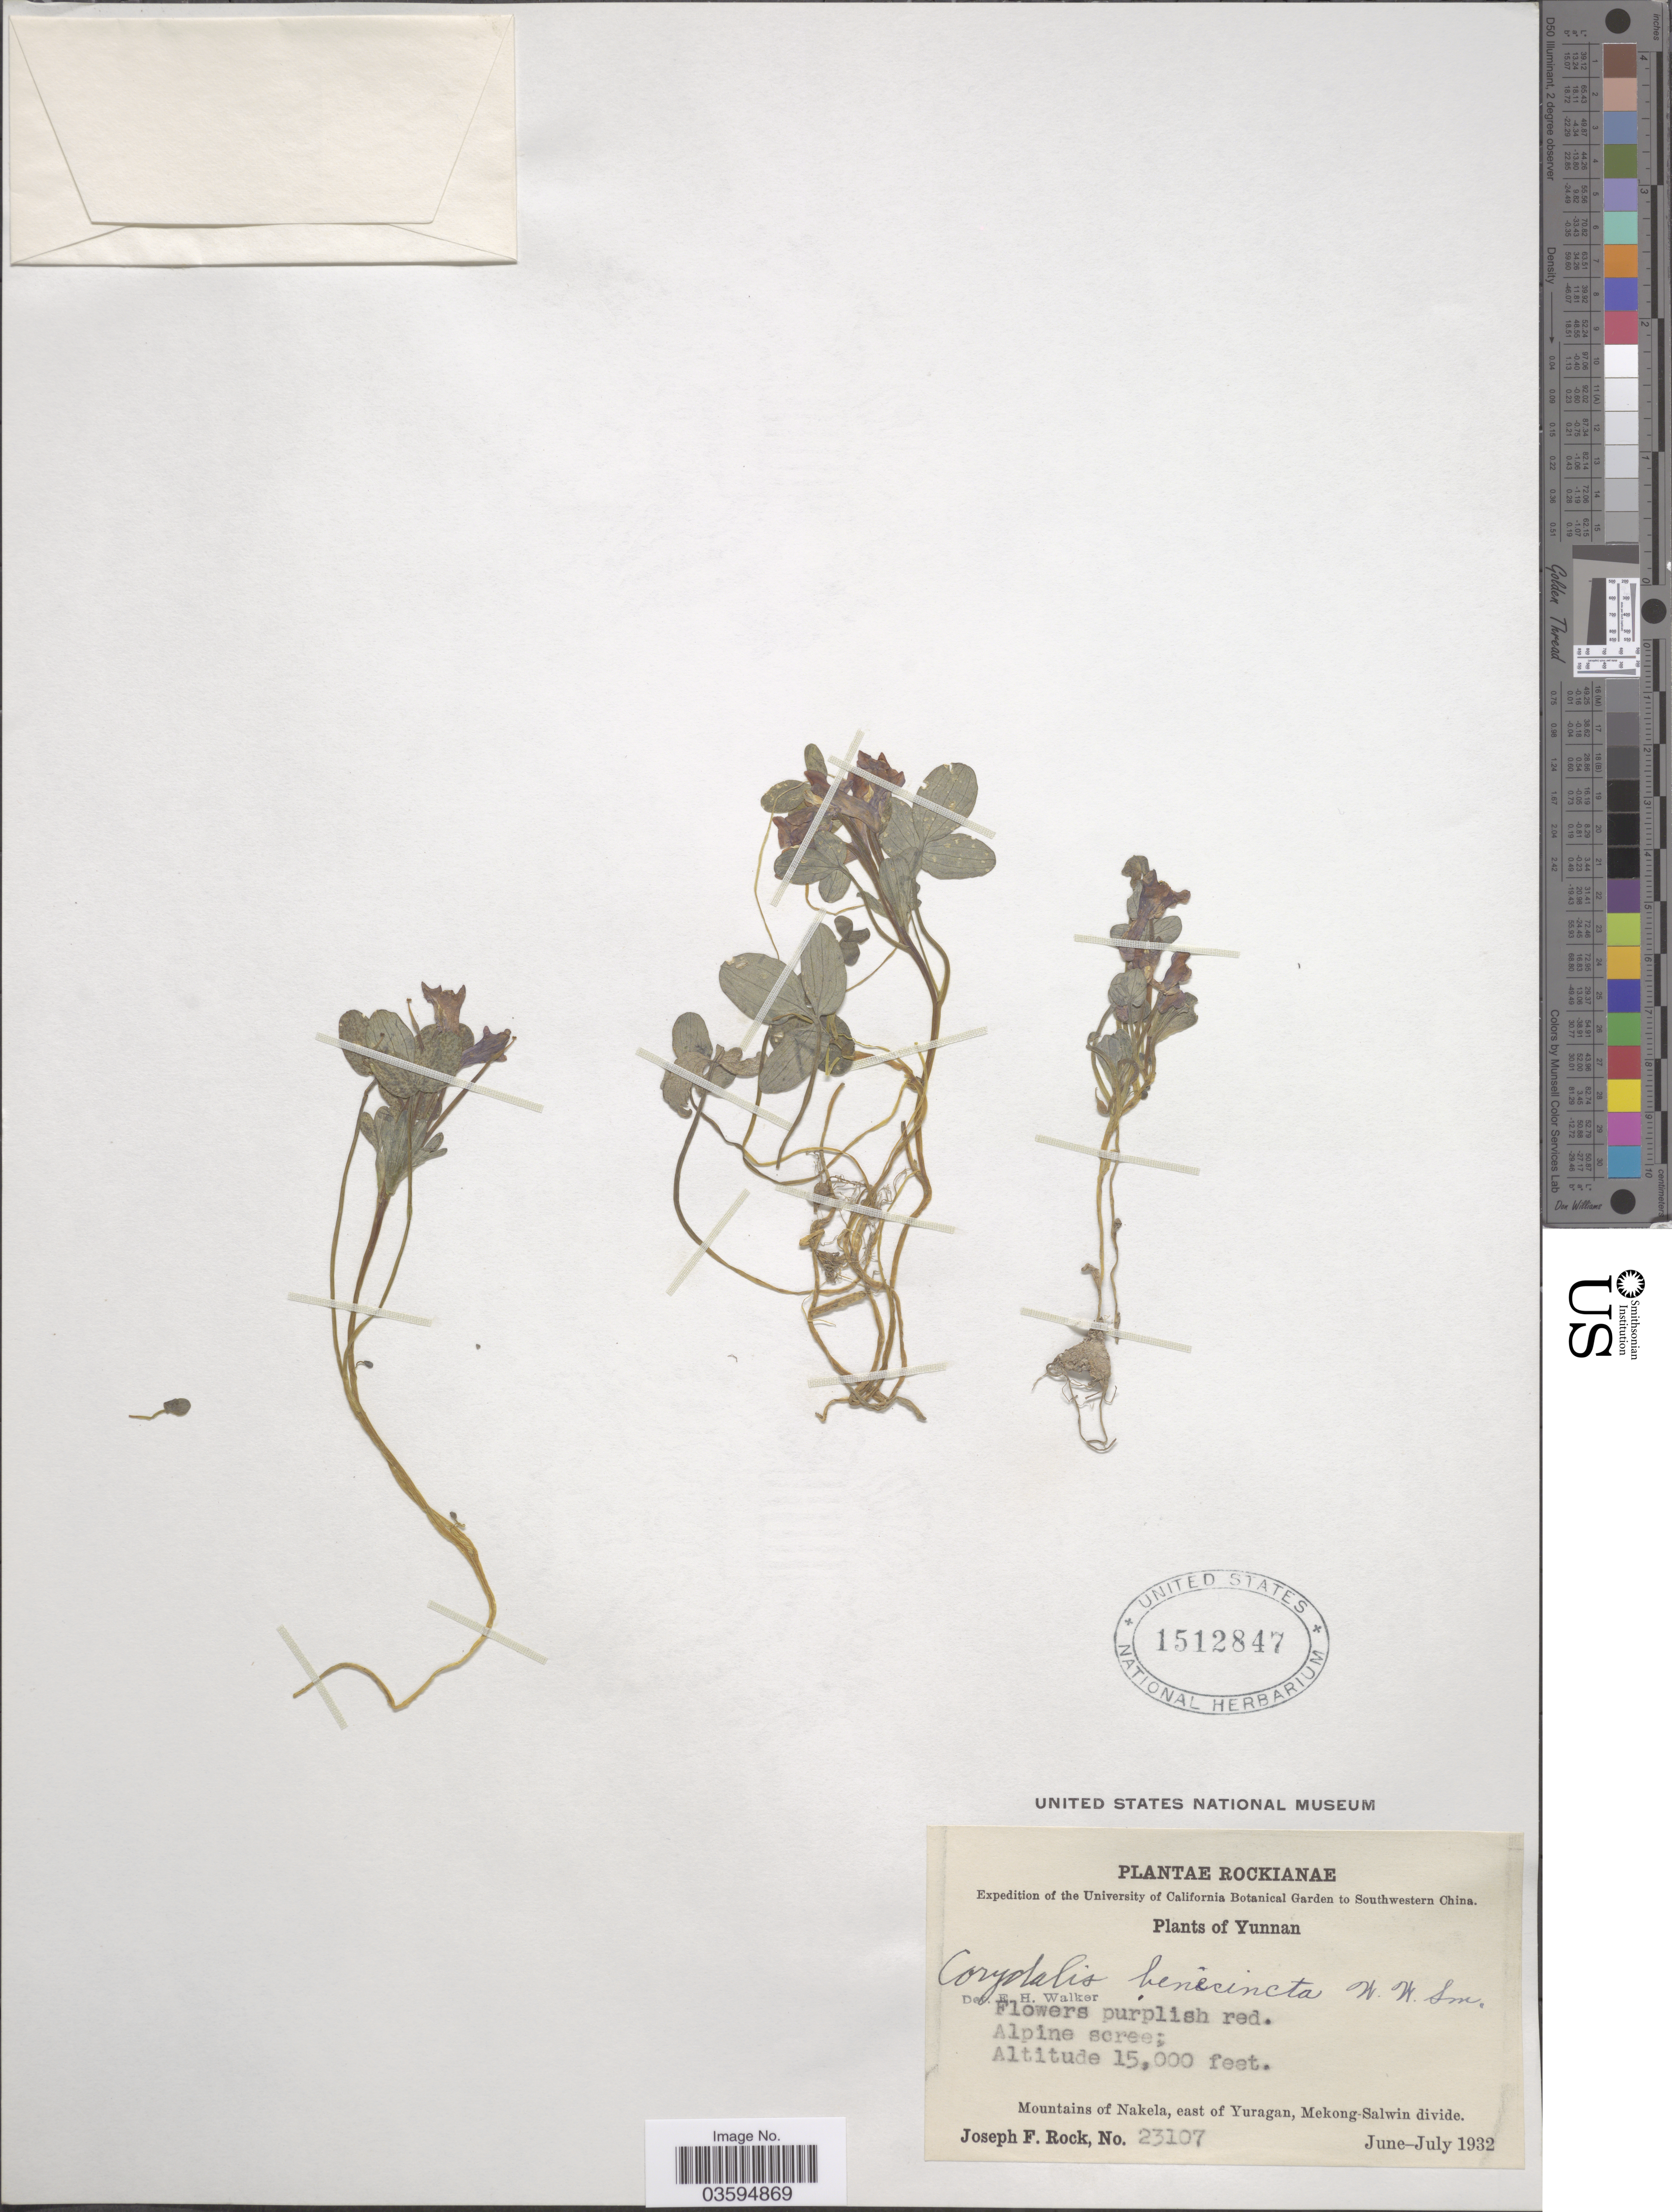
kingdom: Plantae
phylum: Tracheophyta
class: Magnoliopsida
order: Ranunculales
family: Papaveraceae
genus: Corydalis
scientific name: Corydalis benecincta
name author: W.W. Sm.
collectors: J. F. Rock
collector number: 23107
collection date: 1932-06/1932-07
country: China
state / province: Yunnan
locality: Southwestern China. Mountains of Nakela, east of Yuragan, Mekong-Salwin divide.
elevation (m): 4572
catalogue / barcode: US 1512847